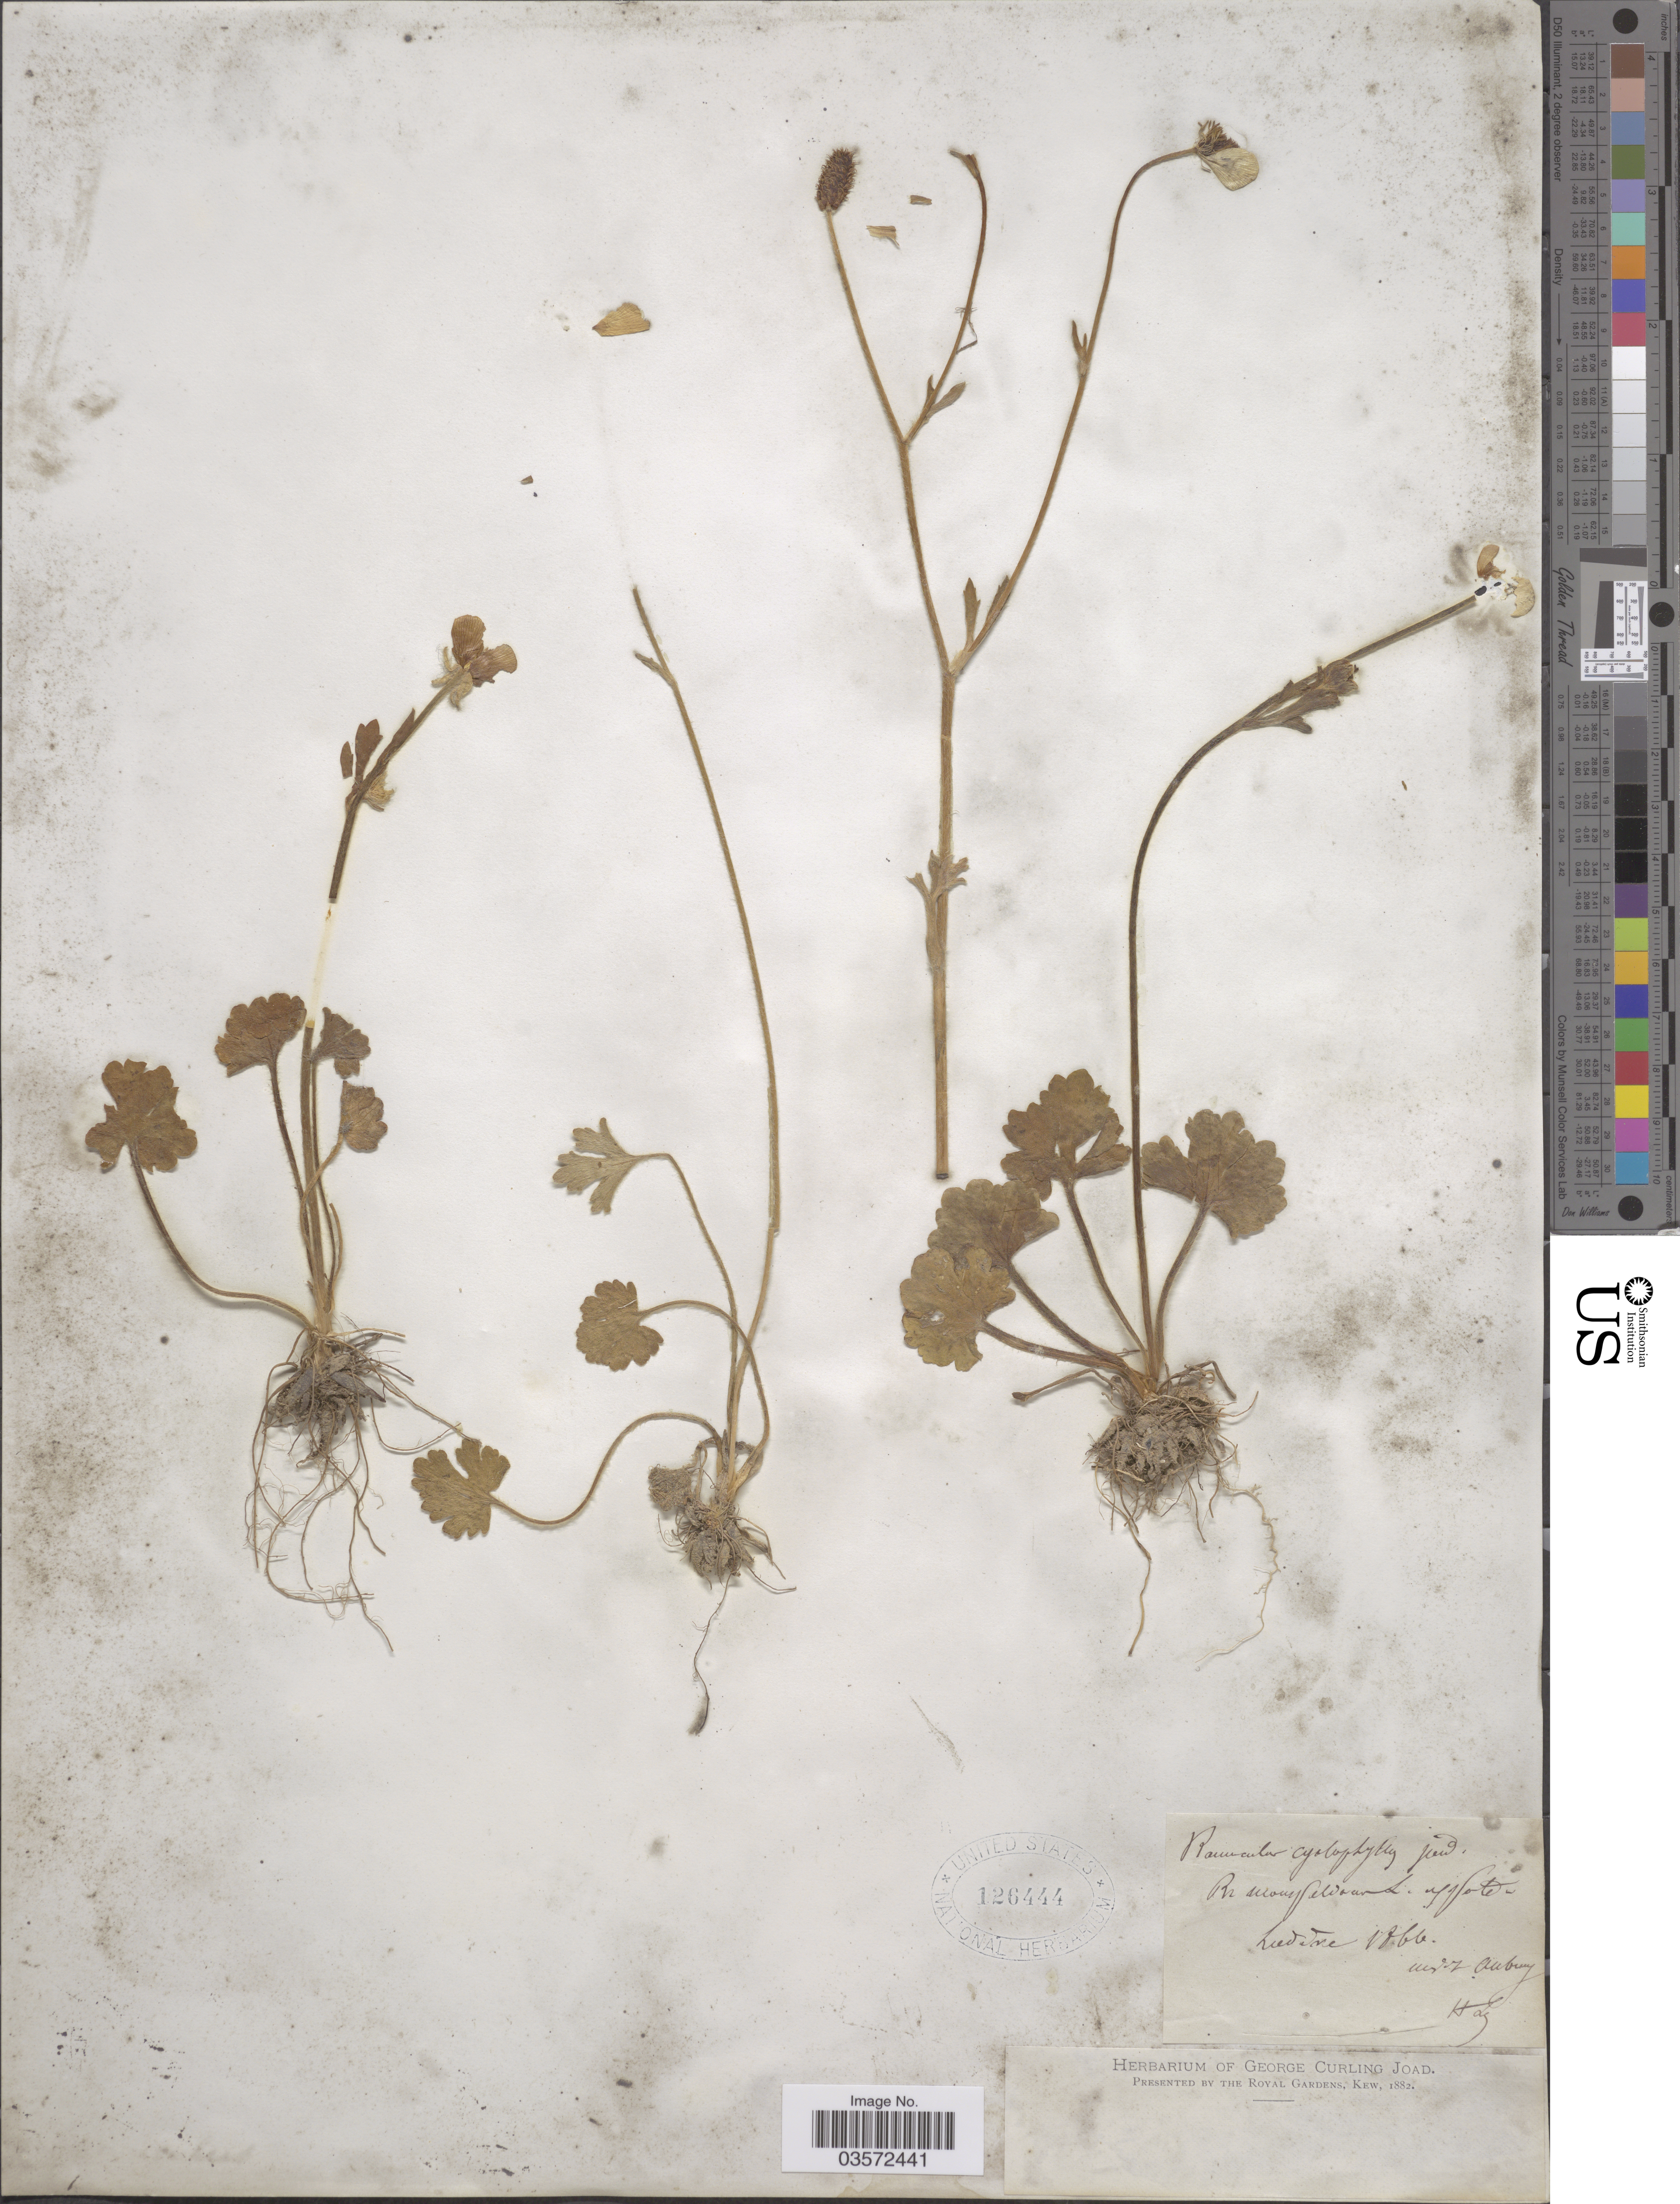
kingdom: Plantae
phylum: Tracheophyta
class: Magnoliopsida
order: Ranunculales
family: Ranunculaceae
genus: Ranunculus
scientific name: Ranunculus cuneatus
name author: Boiss.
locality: West of Aubury. [interpreted]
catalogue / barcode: US 126444